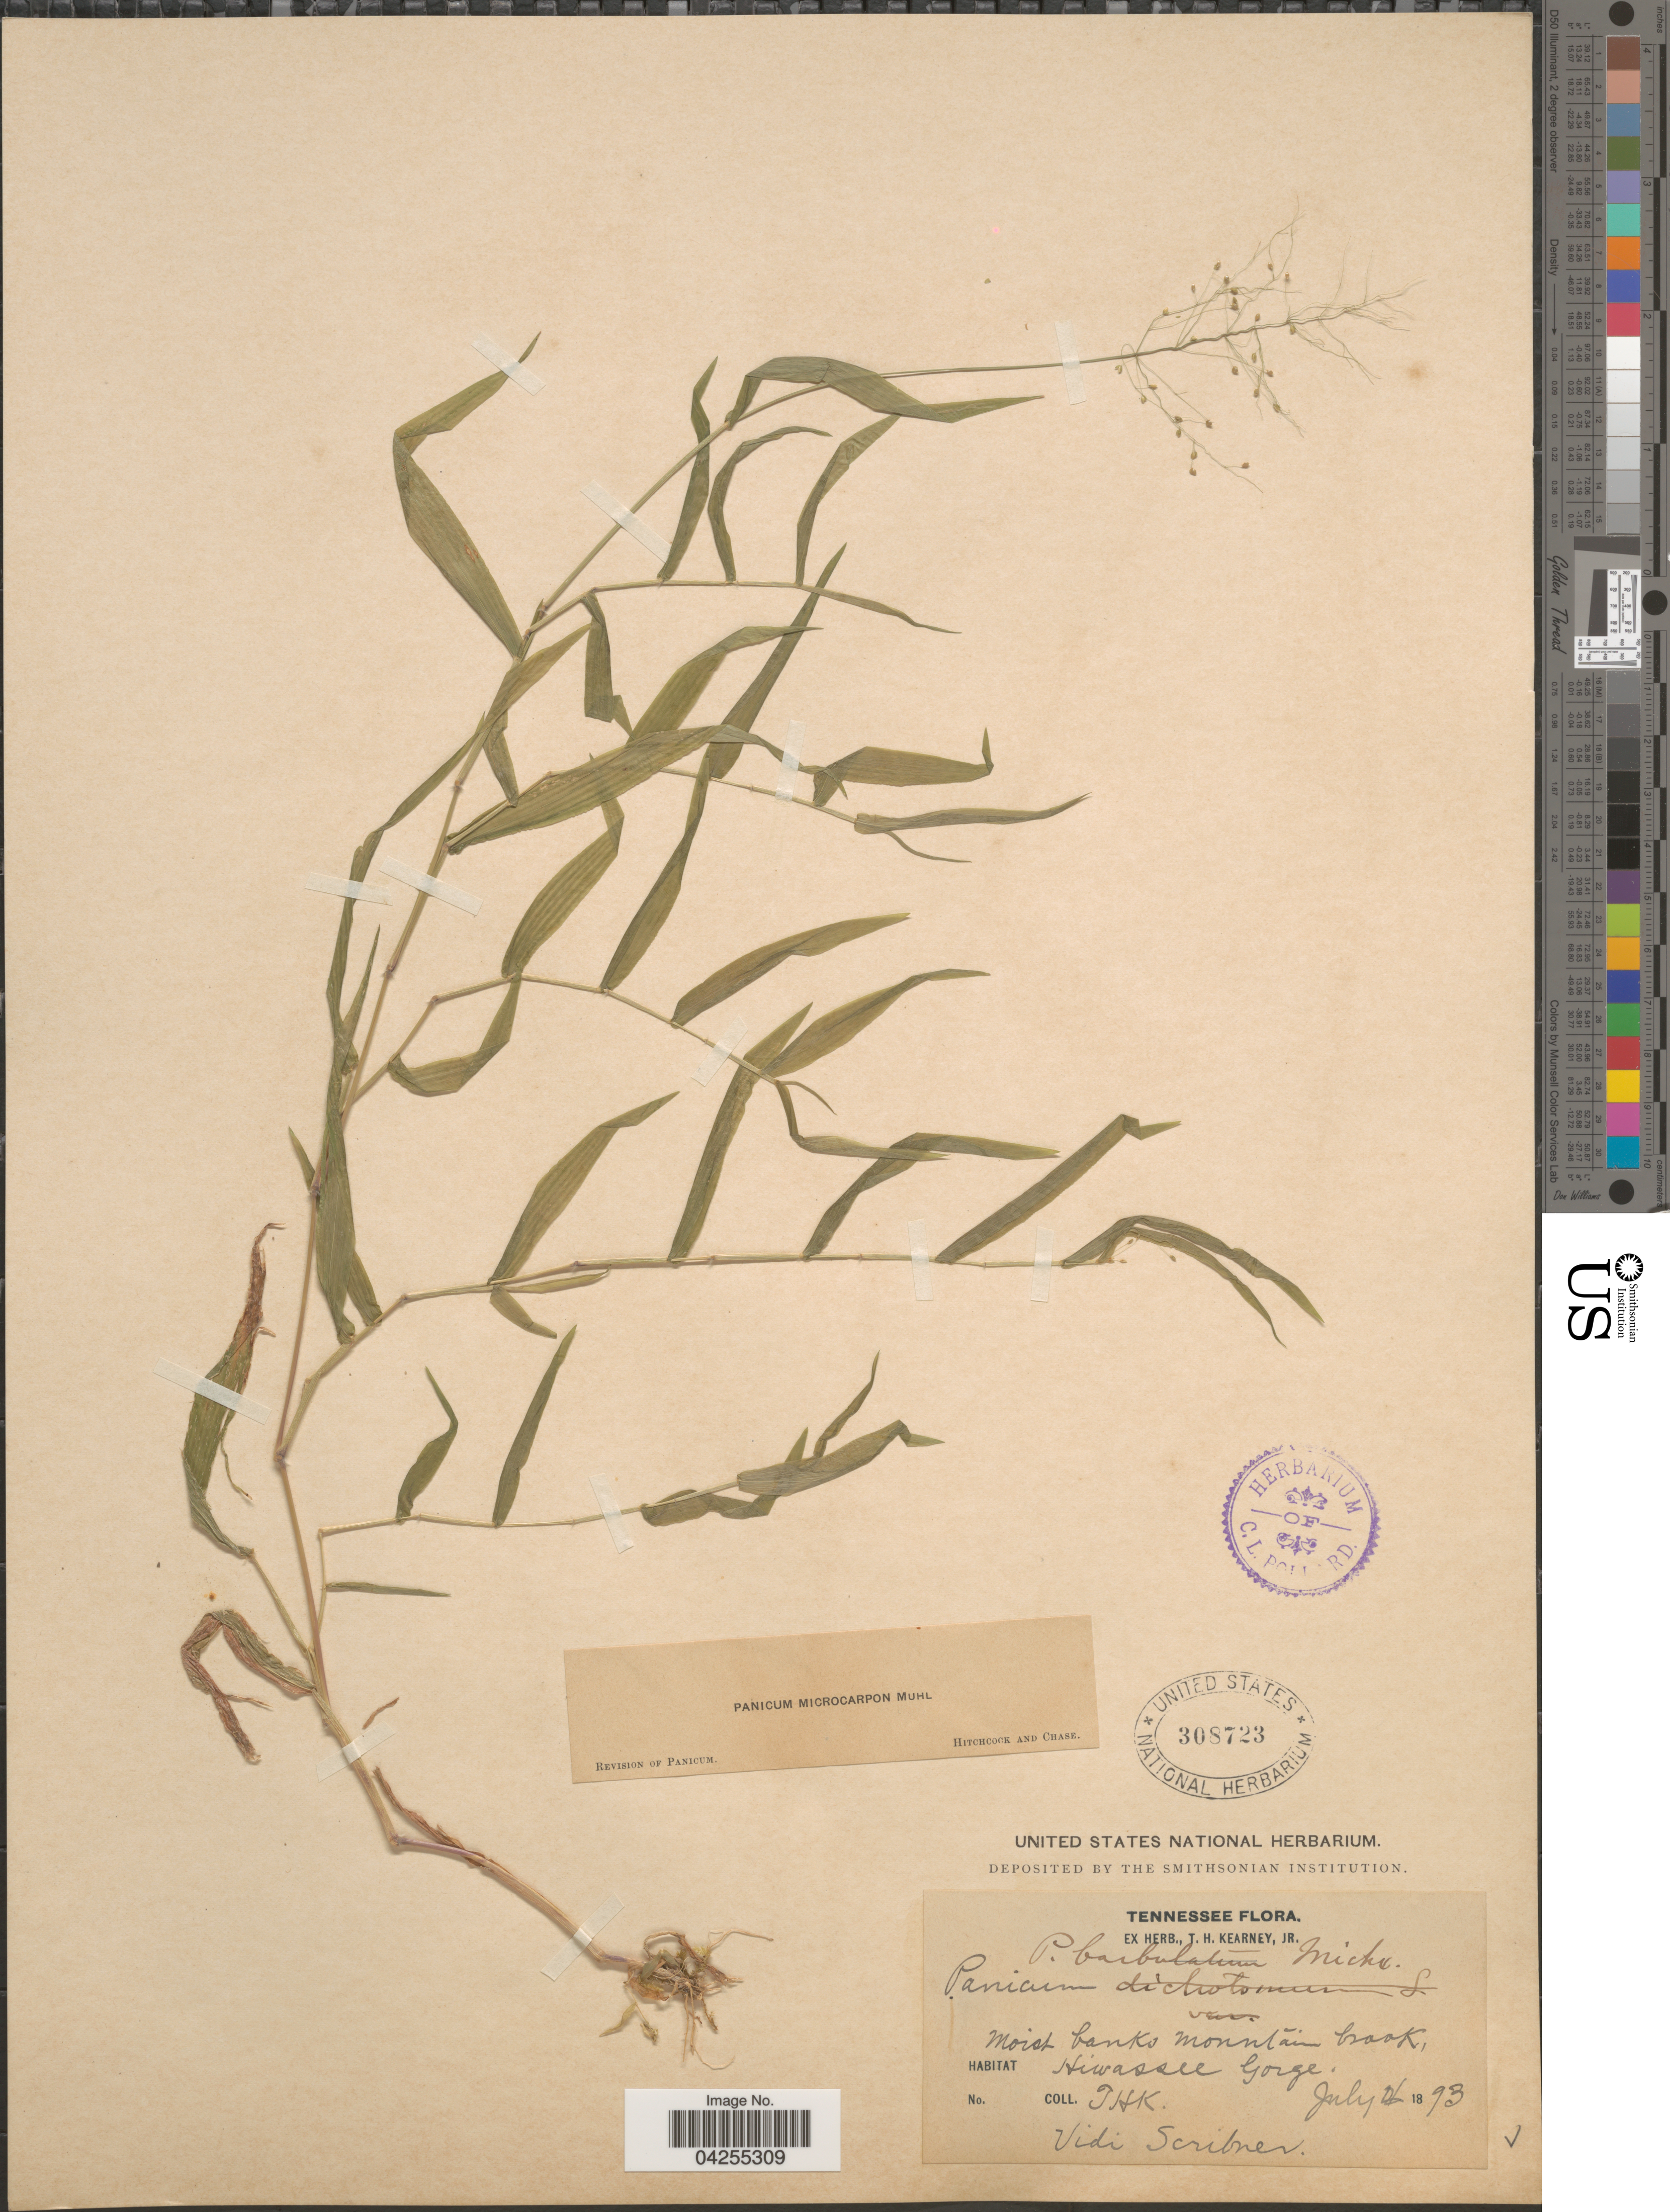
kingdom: Plantae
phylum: Tracheophyta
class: Liliopsida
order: Poales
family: Poaceae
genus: Dichanthelium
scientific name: Dichanthelium dichotomum var. dichotomum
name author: (L.) Gould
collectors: T. H. Kearney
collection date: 1893-07-02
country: United States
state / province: Tennessee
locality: Moist banks mountain braak, Hiwassee Gorge.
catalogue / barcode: US 308723